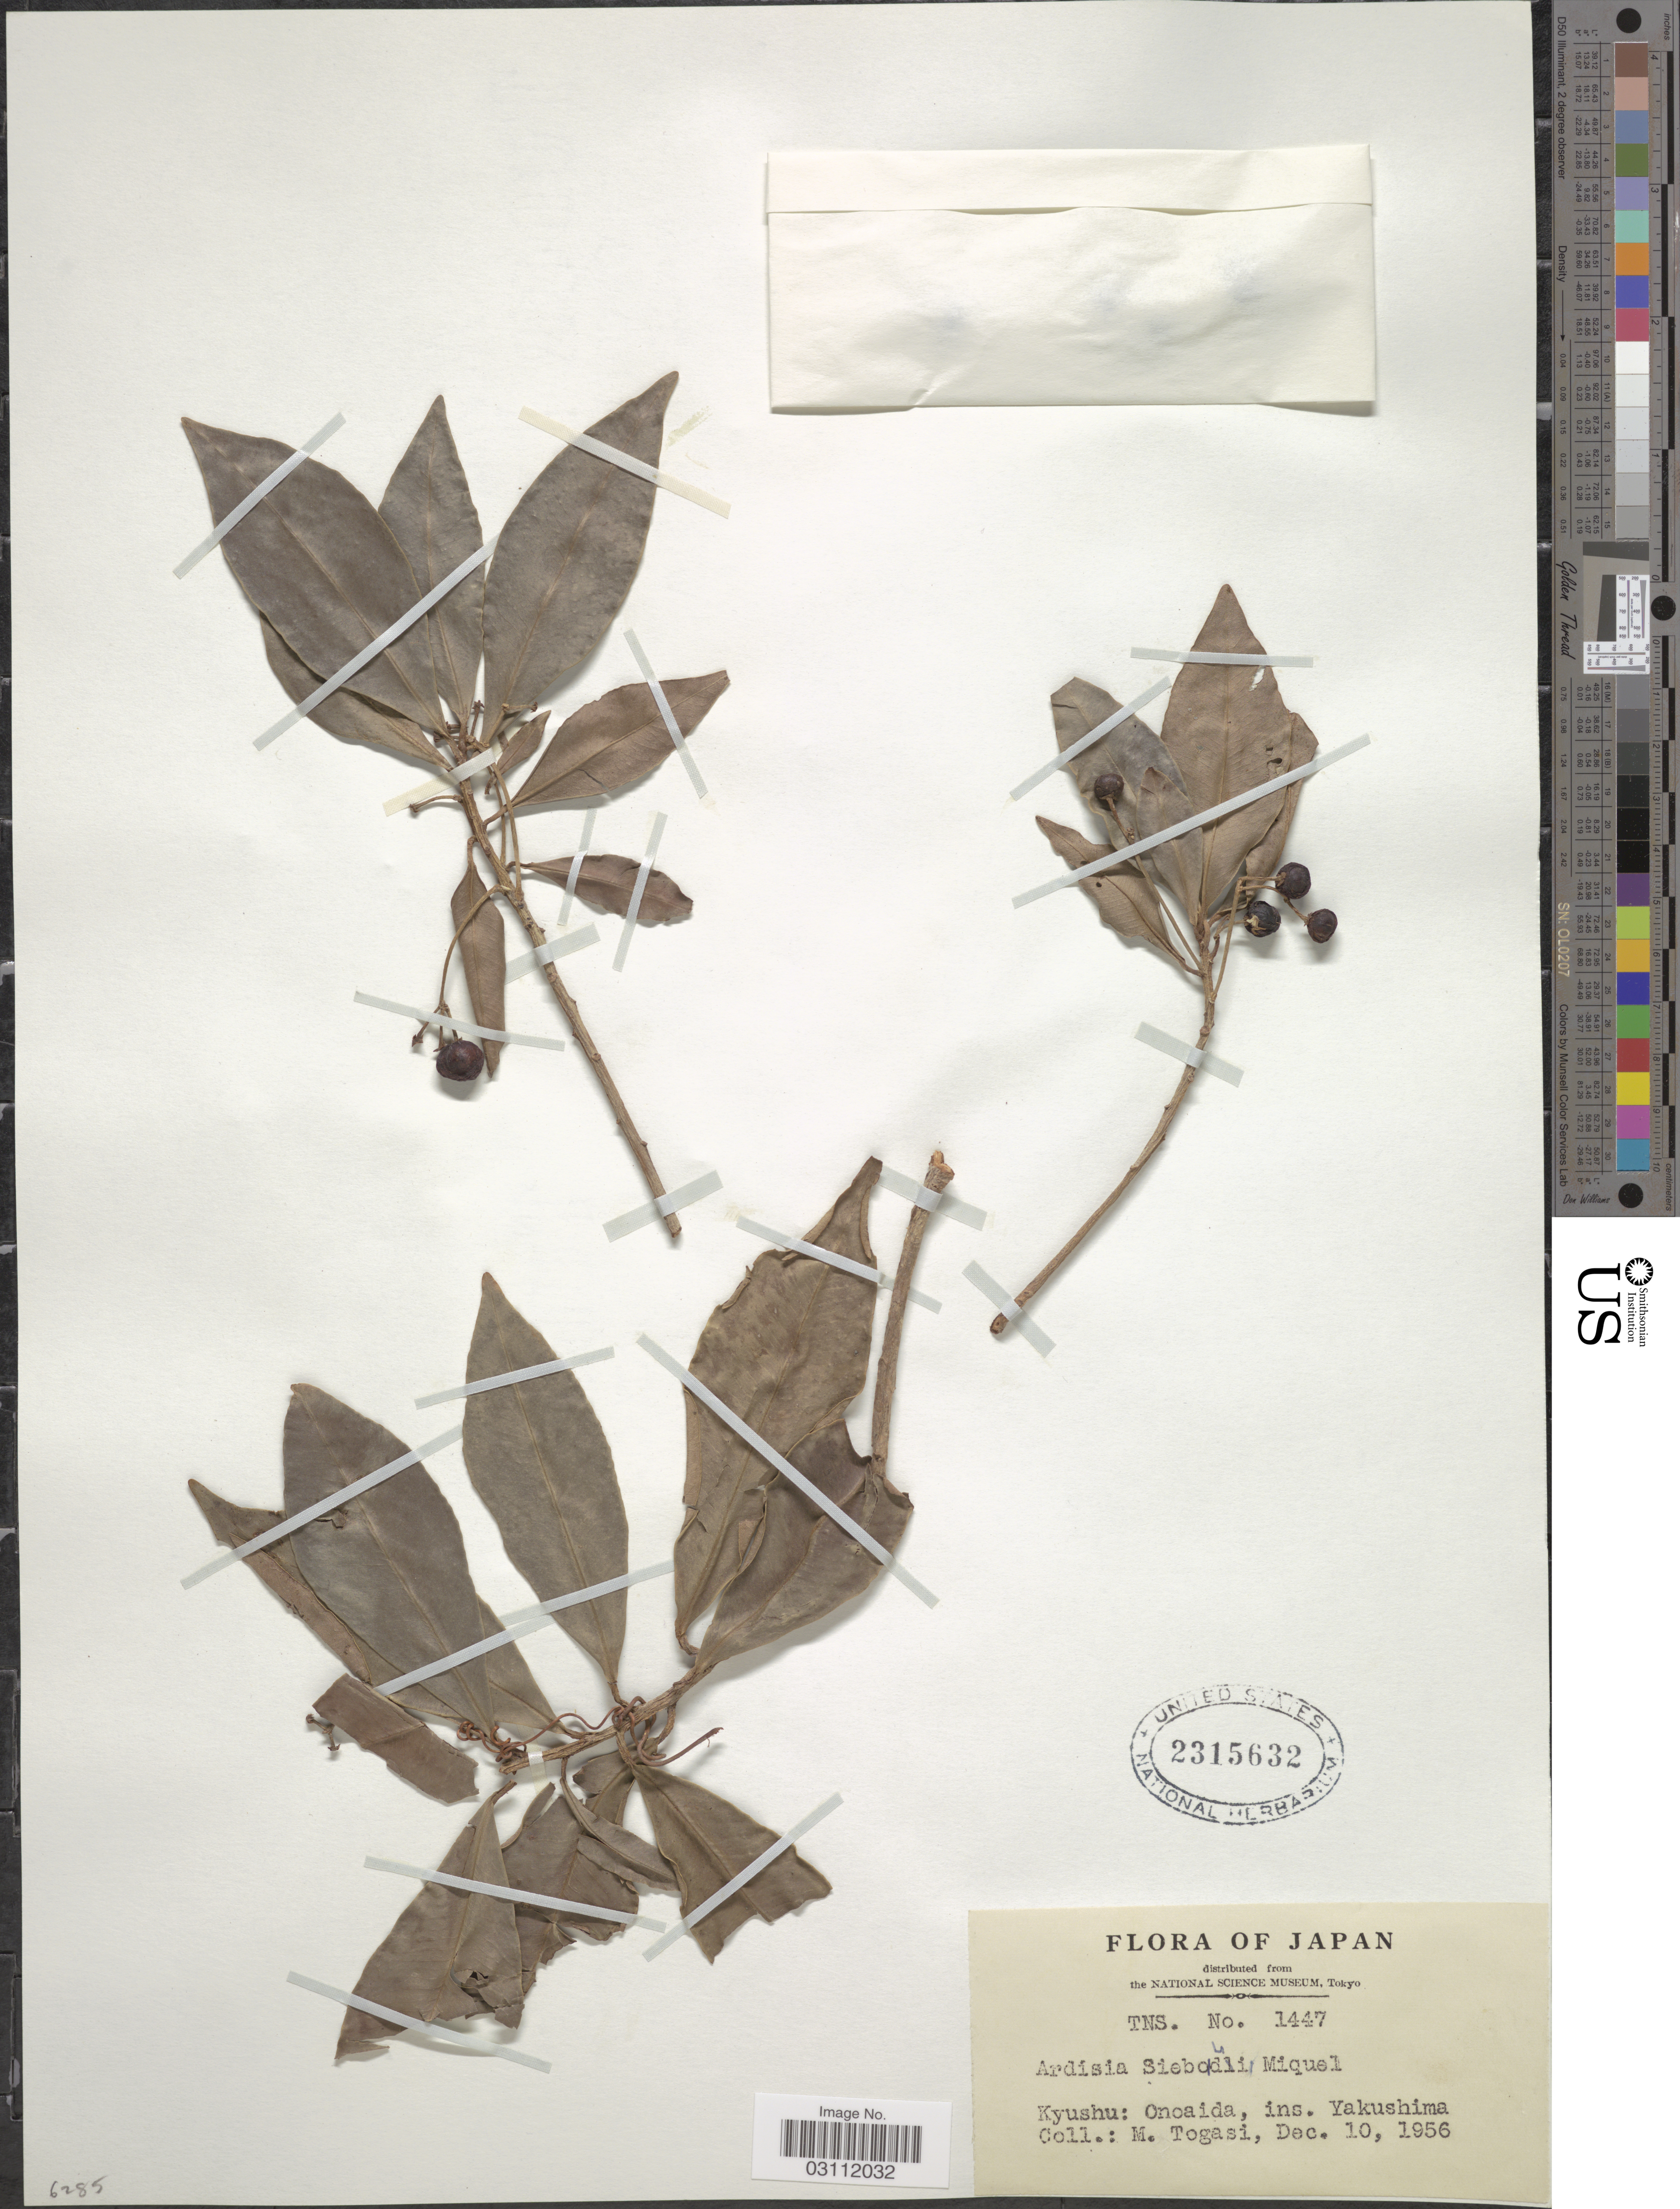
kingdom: Plantae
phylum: Tracheophyta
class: Magnoliopsida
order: Ericales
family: Primulaceae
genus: Ardisia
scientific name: Ardisia sieboldii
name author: Miq.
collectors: M. Togasi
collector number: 1447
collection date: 1956-12-10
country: Japan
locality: Kyushu: Onoaida, ins. Yakushima.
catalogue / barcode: US 2315632